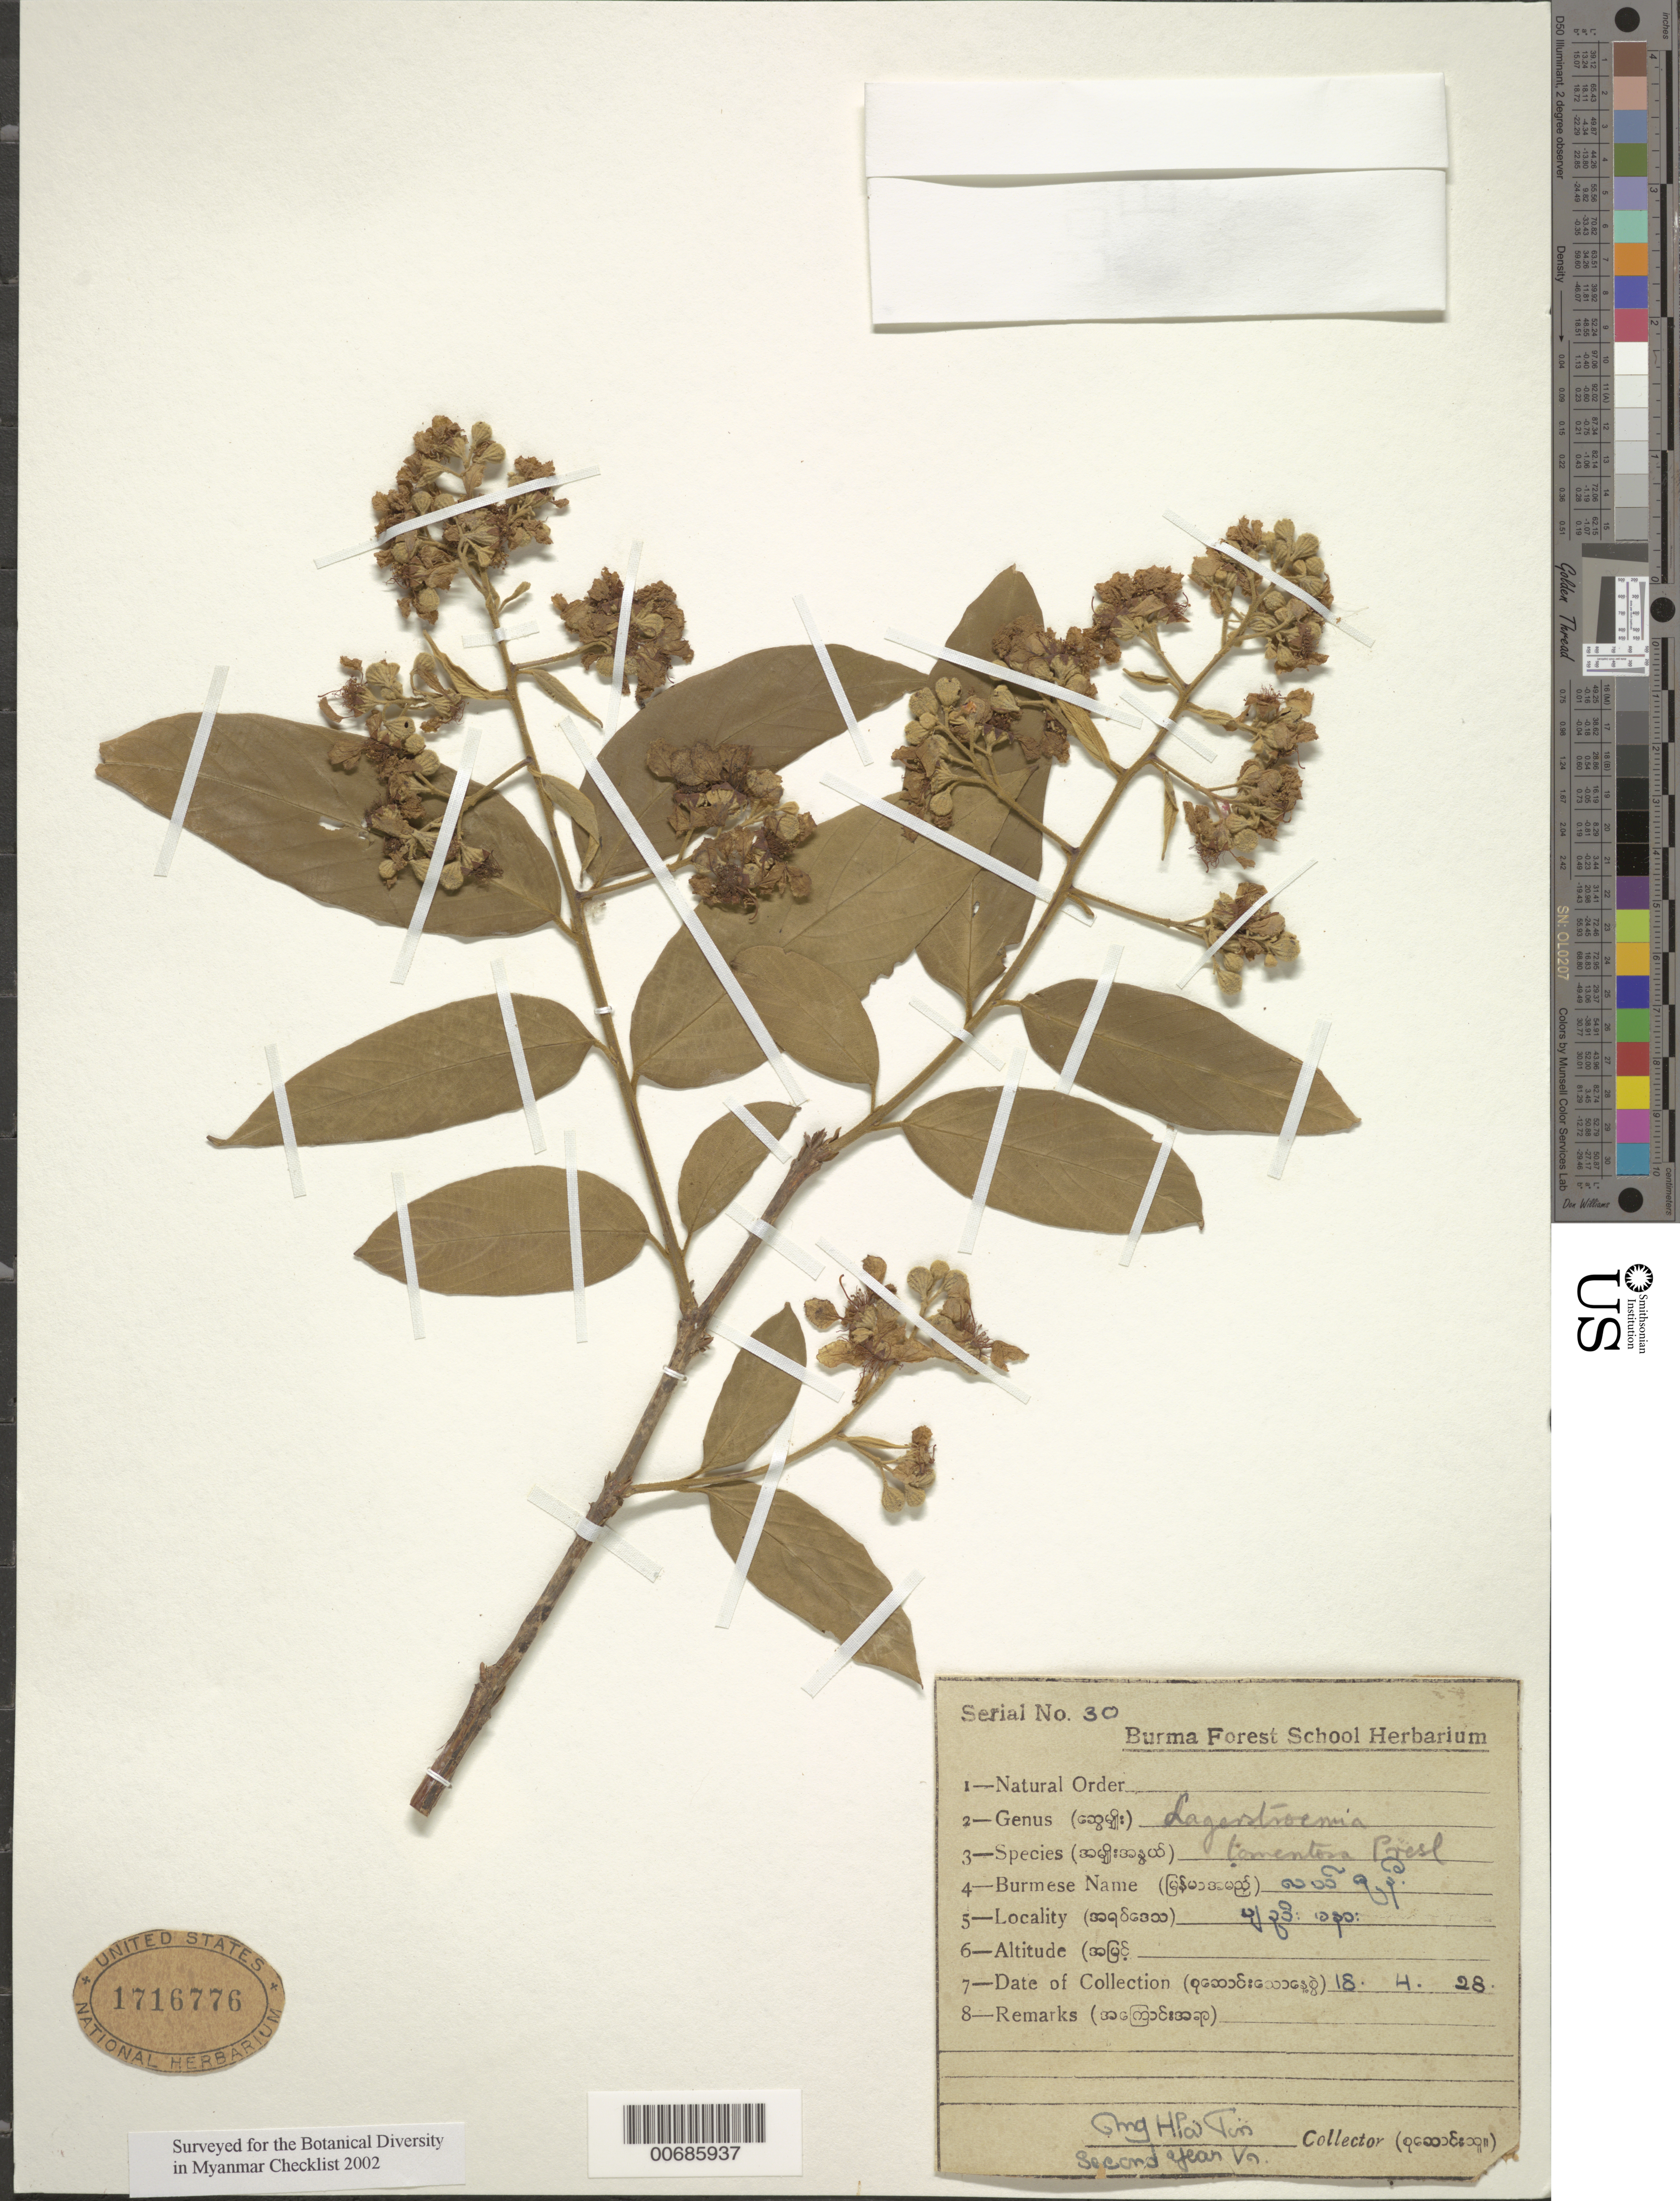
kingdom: Plantae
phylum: Tracheophyta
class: Magnoliopsida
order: Myrtales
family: Lythraceae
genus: Lagerstroemia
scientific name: Lagerstroemia tomentosa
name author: C. Presl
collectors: Burma Forest School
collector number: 30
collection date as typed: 18 Apr 1928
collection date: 1928-04-18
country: Myanmar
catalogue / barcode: US 1716776